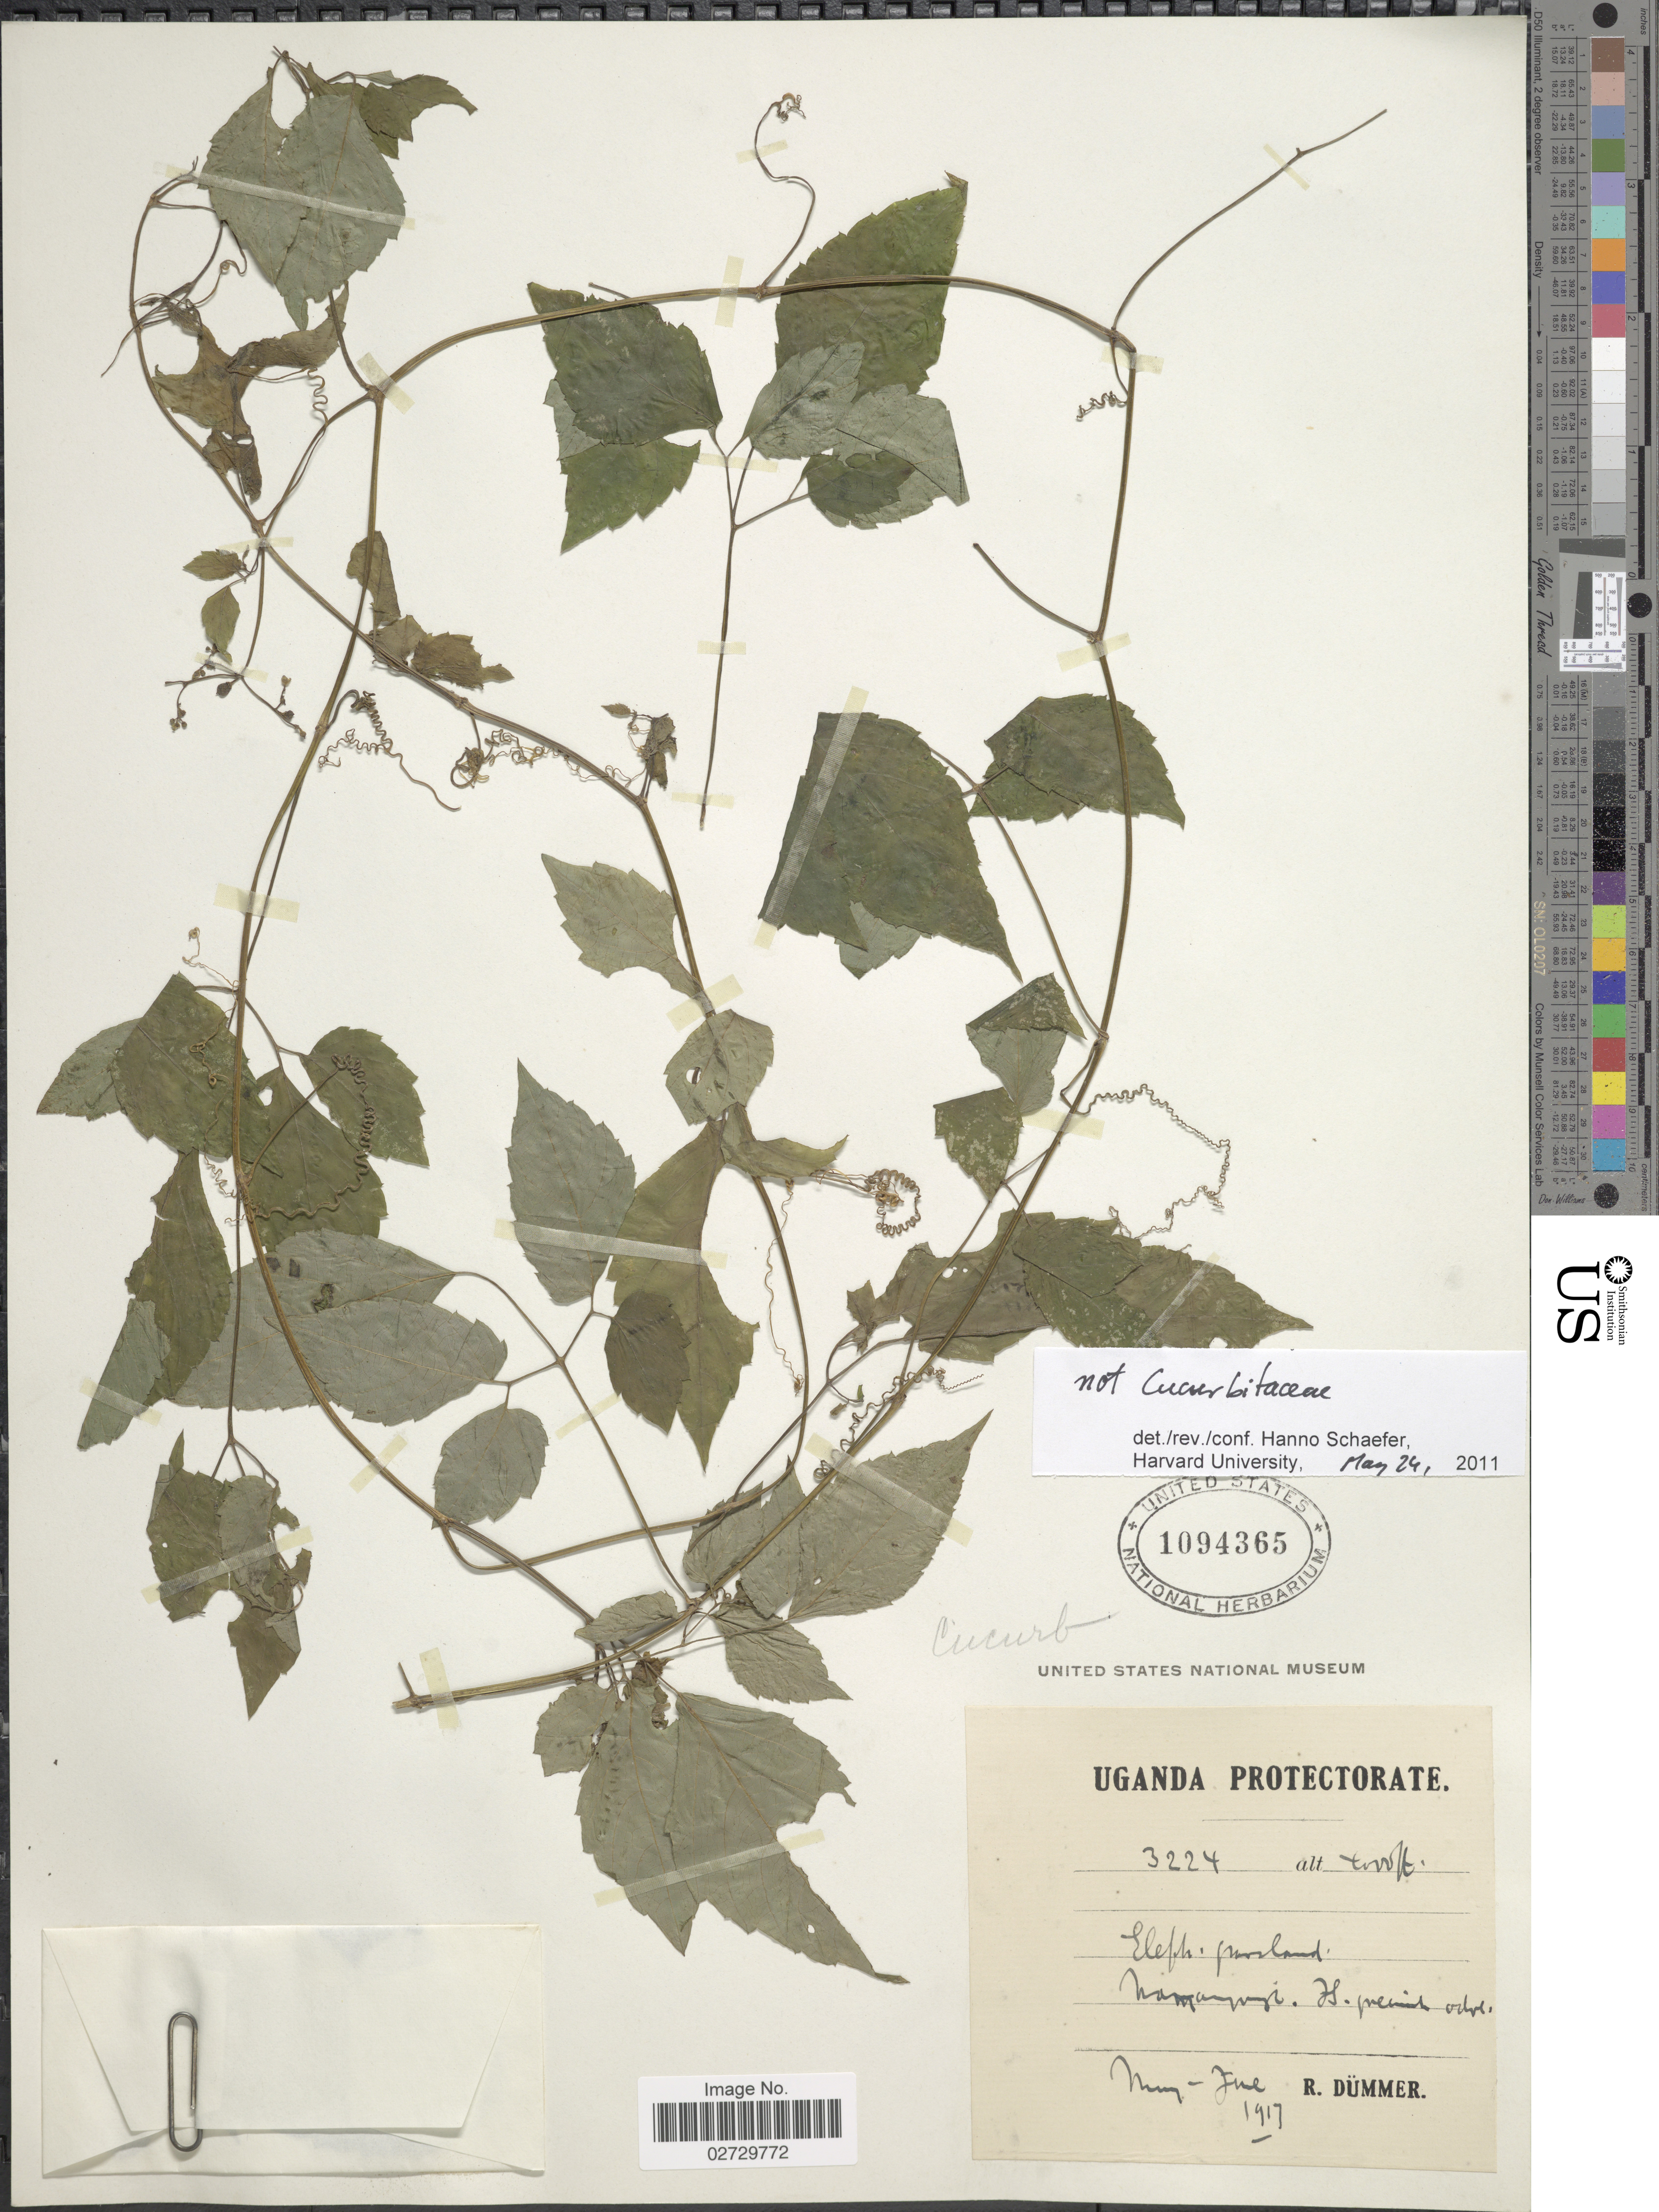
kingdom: Plantae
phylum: Tracheophyta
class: Magnoliopsida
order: Cucurbitales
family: Cucurbitaceae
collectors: R. A. Dümmer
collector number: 3224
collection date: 1917-05/1917-06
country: Uganda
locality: Uganda Protectorate. Namanyonyi.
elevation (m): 1219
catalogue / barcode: US 1094365